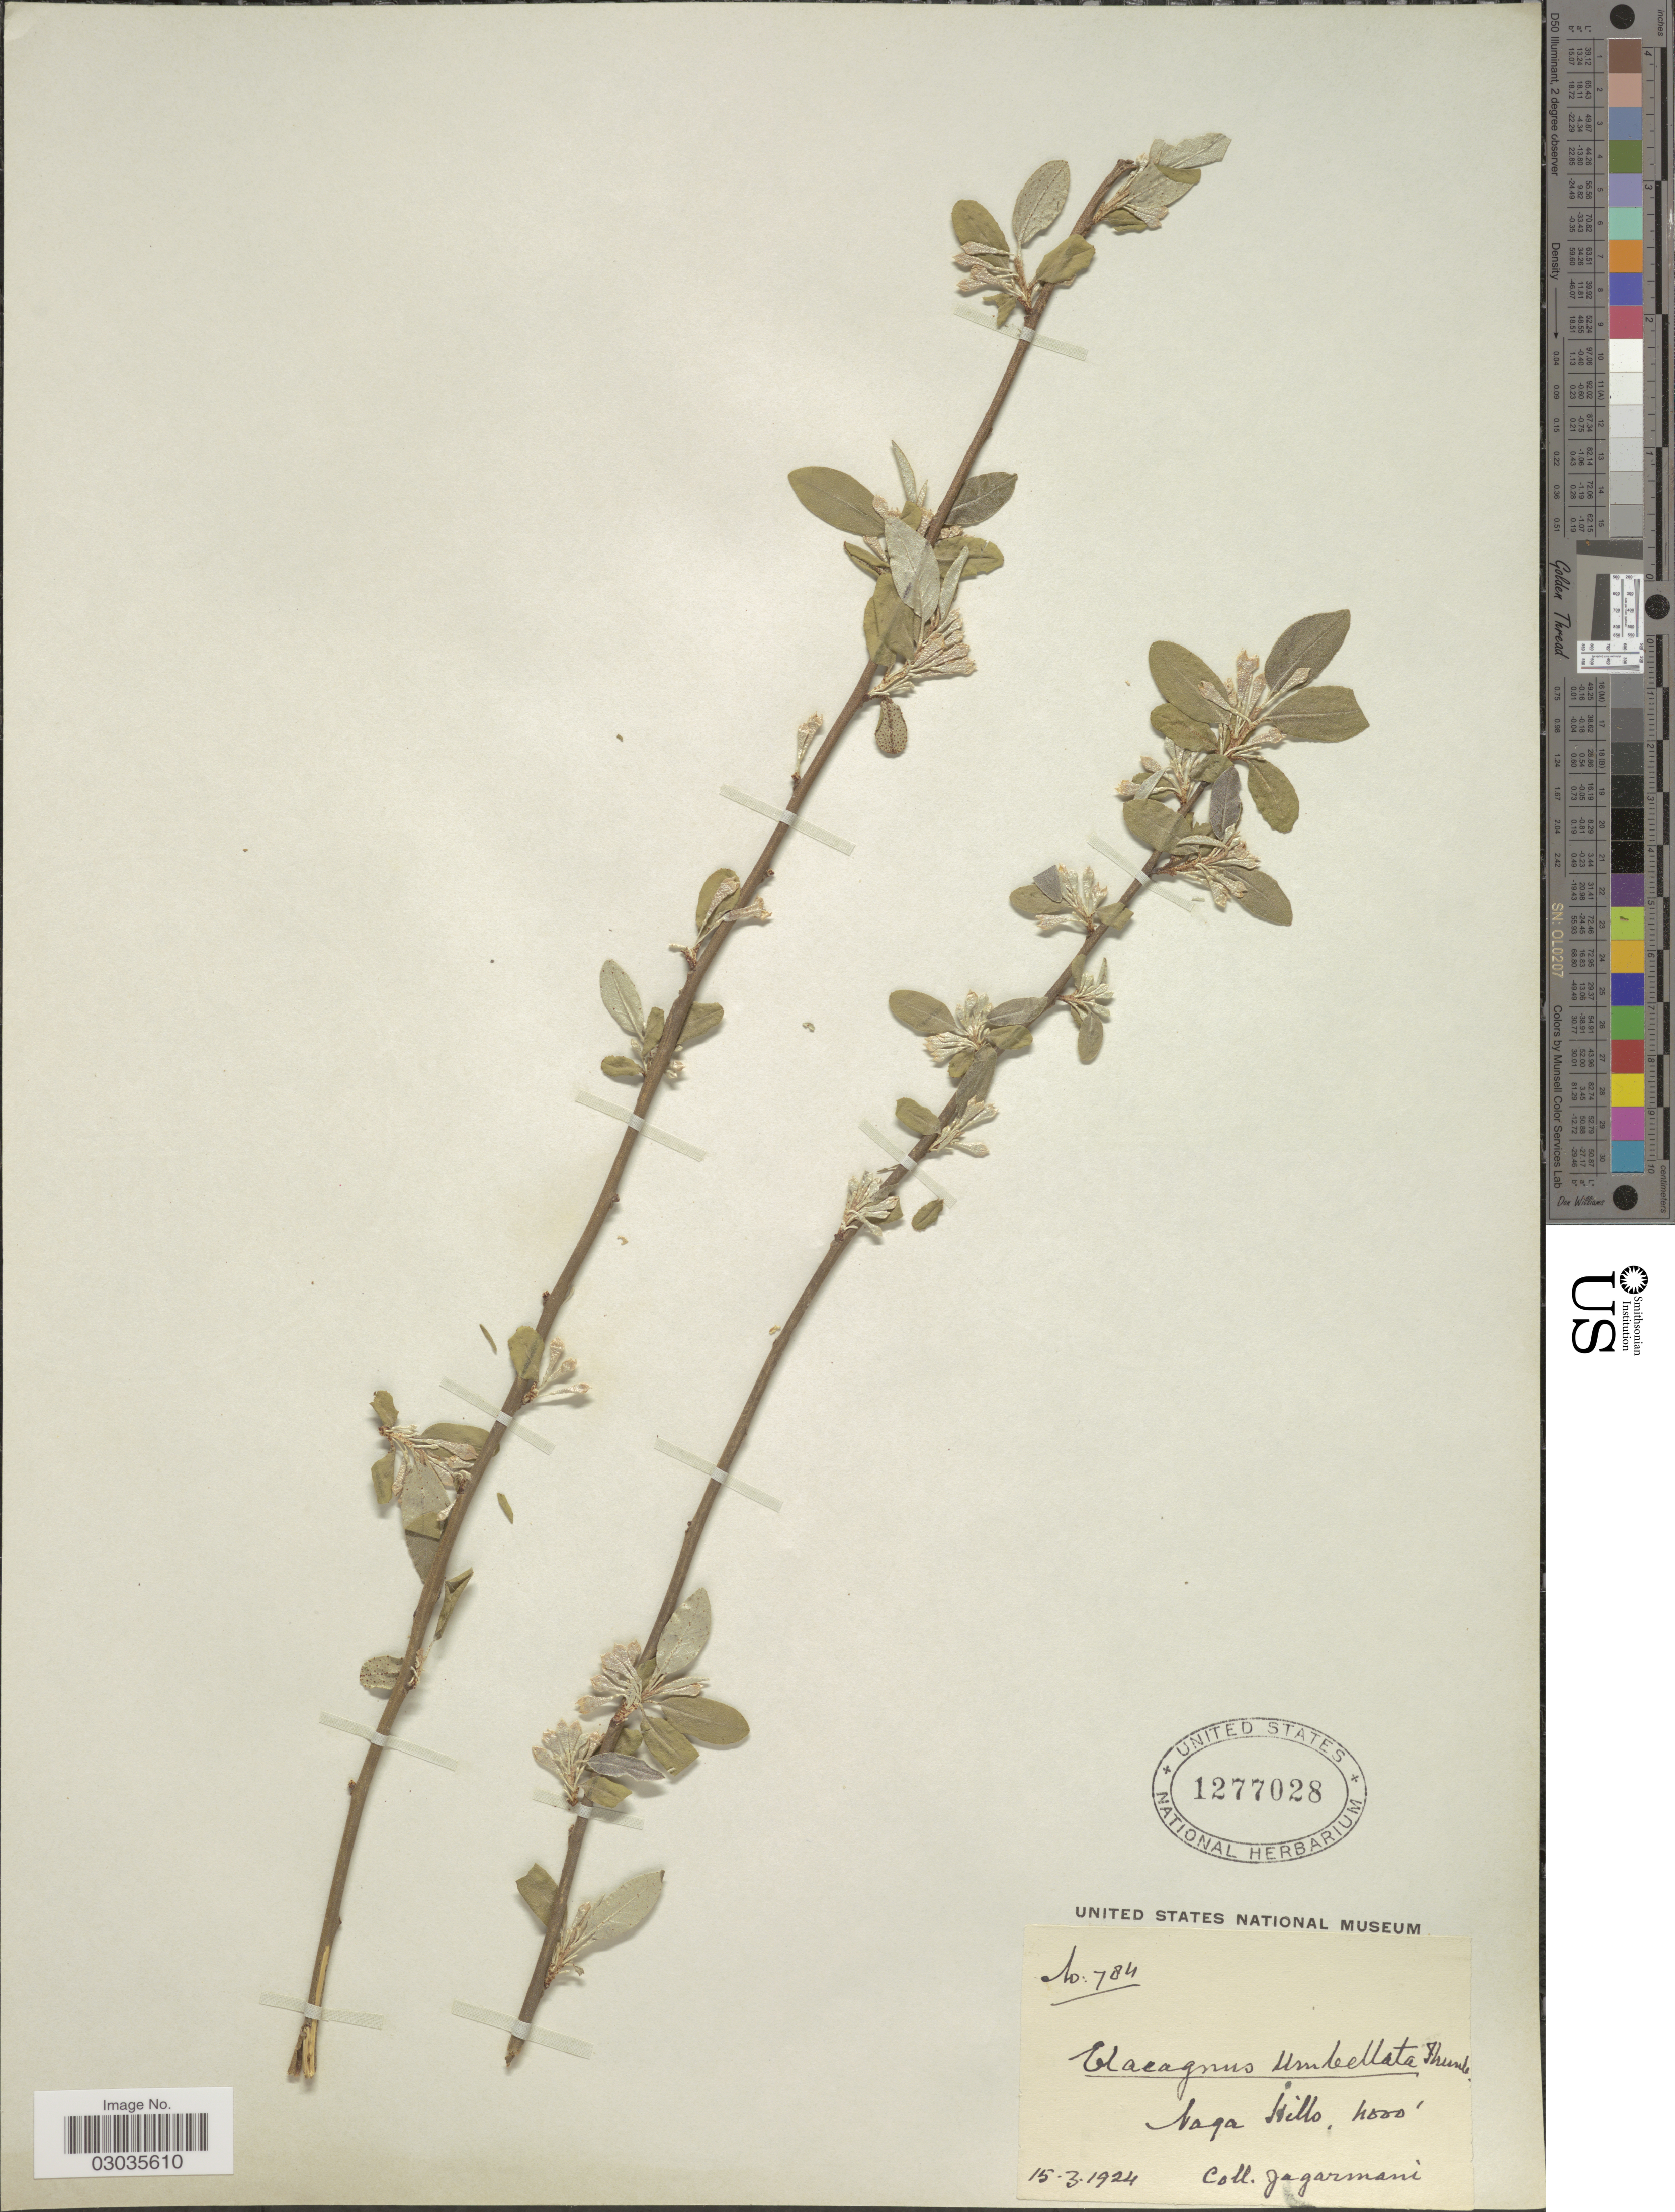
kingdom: Plantae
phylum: Tracheophyta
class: Magnoliopsida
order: Rosales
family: Elaeagnaceae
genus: Elaeagnus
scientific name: Elaeagnus umbellata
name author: Thunb.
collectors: -. Jagarmani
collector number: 784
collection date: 1924-03-15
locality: Naga Hills.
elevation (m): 1219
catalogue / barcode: US 1277028